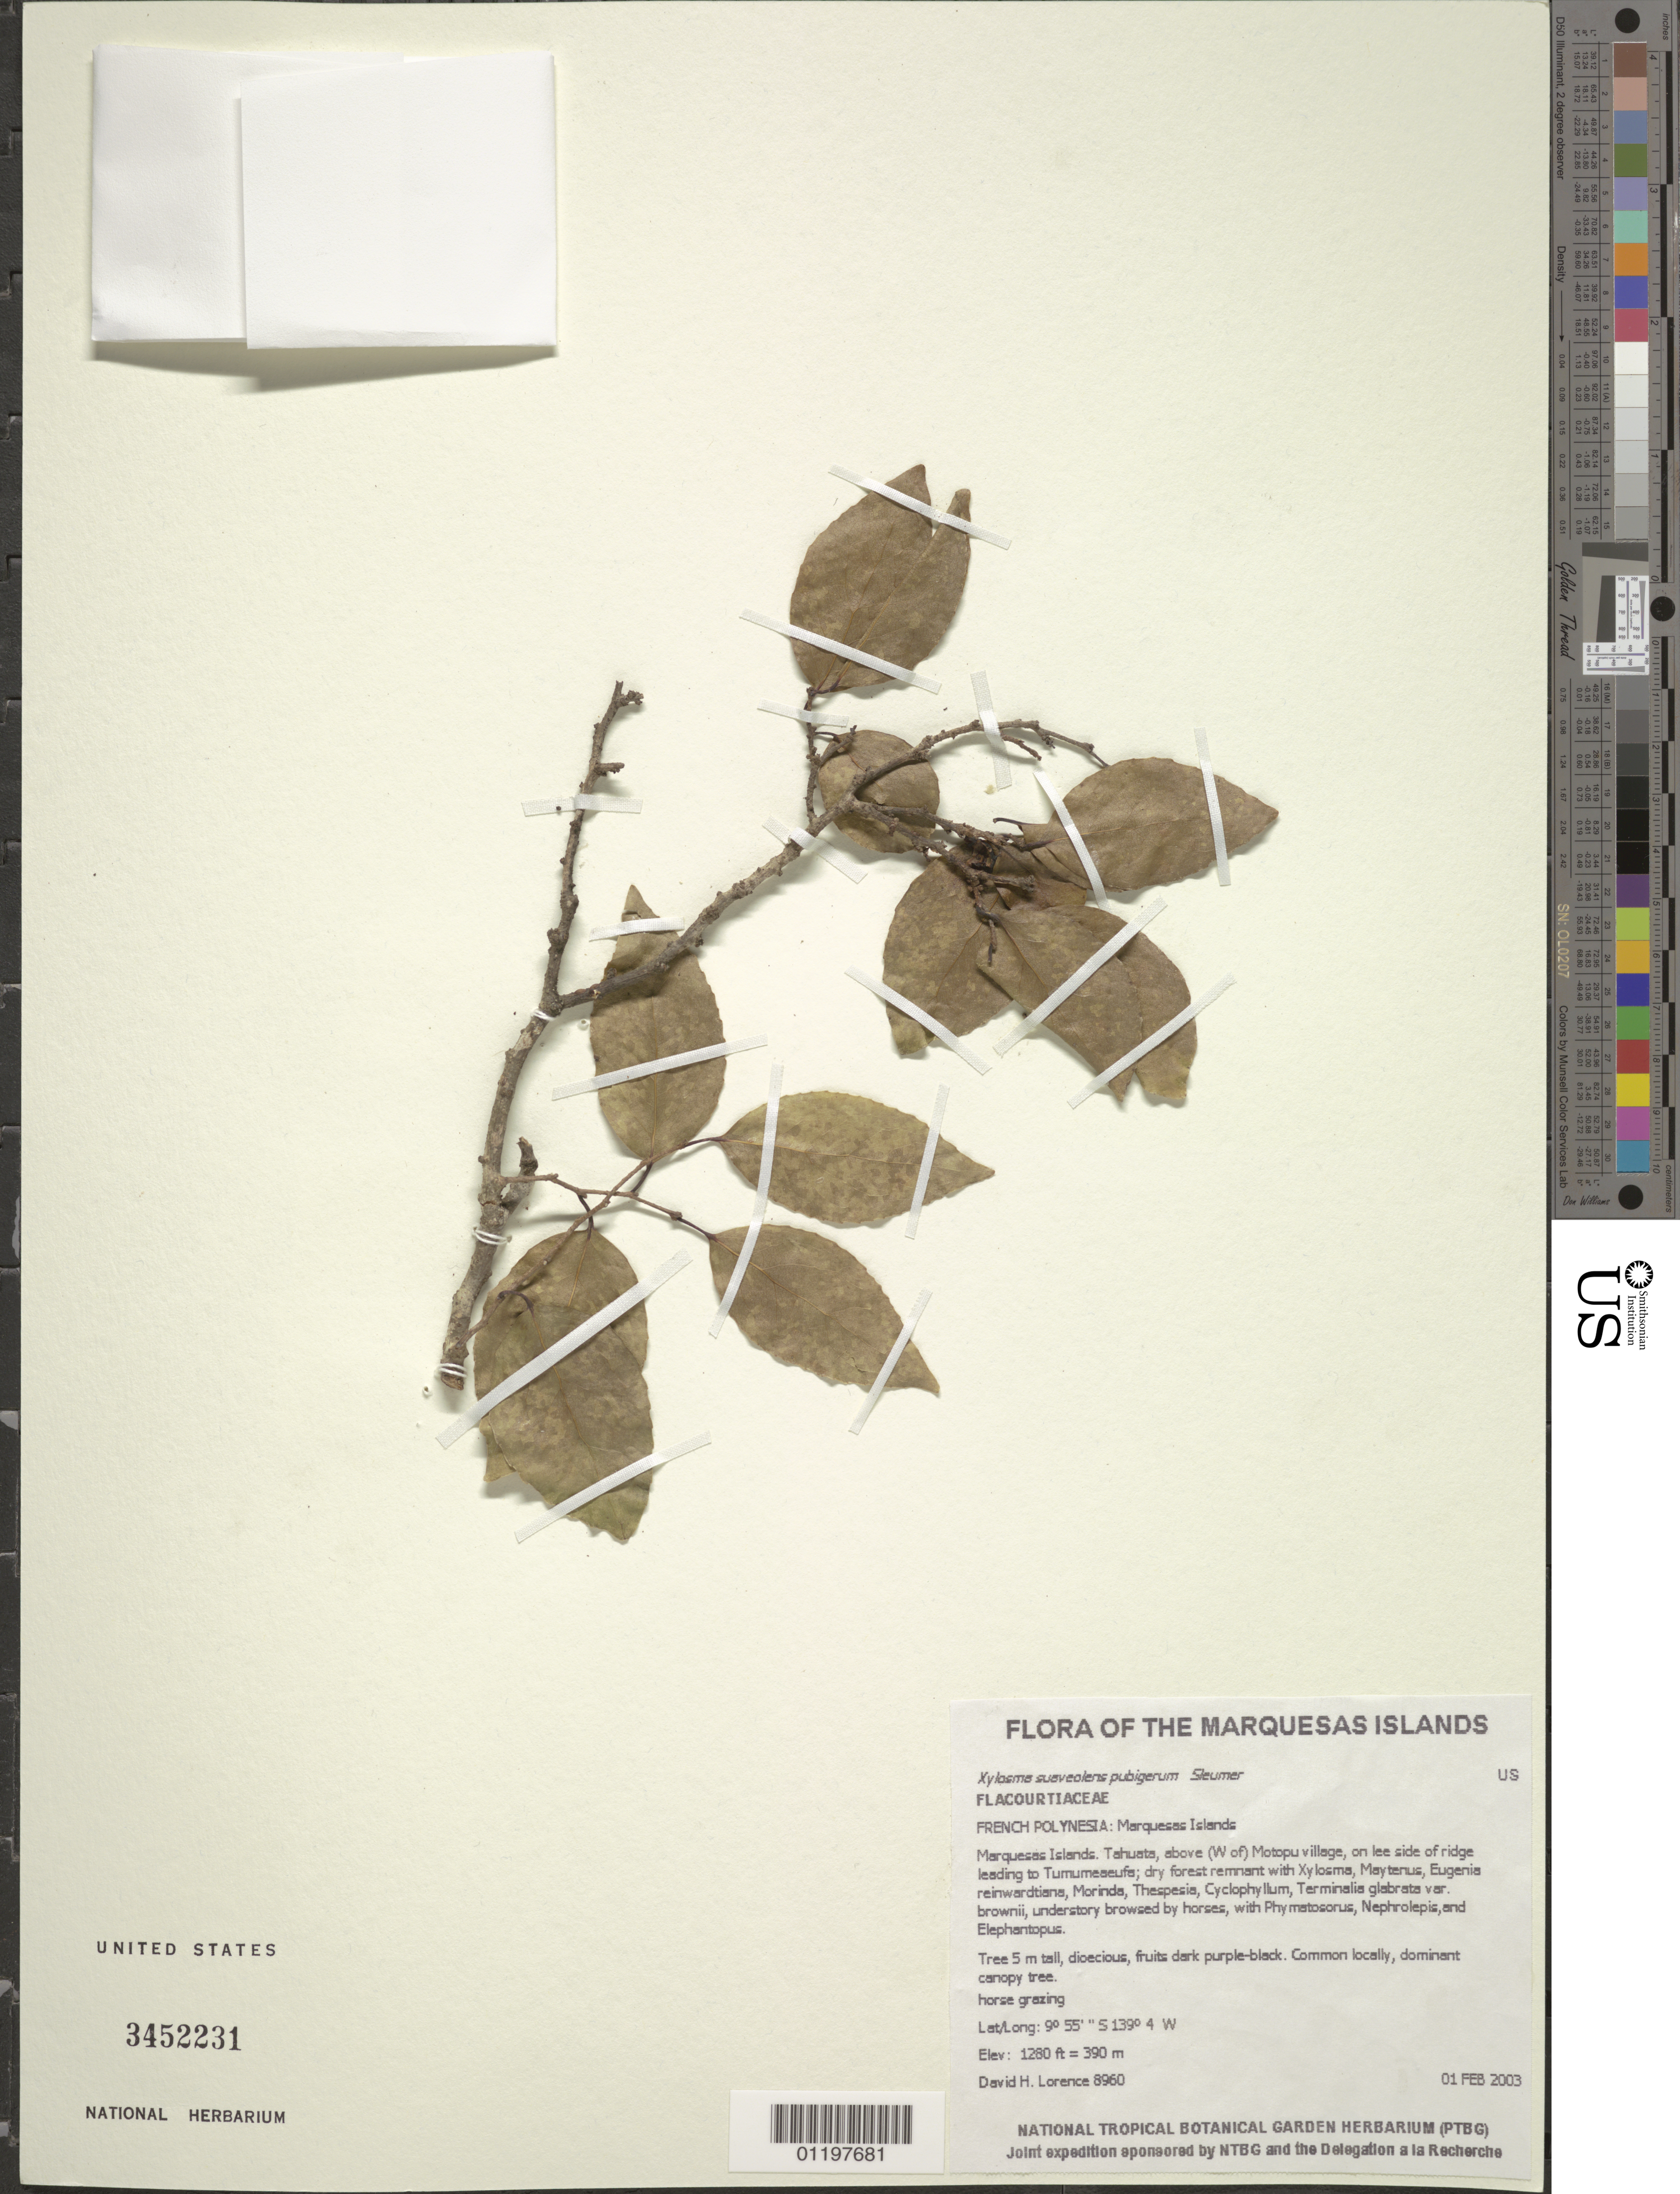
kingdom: Plantae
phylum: Tracheophyta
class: Magnoliopsida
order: Malpighiales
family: Salicaceae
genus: Xylosma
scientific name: Xylosma suaveolens subsp. pubigera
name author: Sleumer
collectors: D. Lorence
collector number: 8960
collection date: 2003-02-01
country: French Polynesia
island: Tahuata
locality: Above (W of) Motopu village, on lee side of ridge leading to Tumumeaeufa; dry forest remnant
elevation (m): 390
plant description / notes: Horse grazing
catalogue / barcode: US 3452231